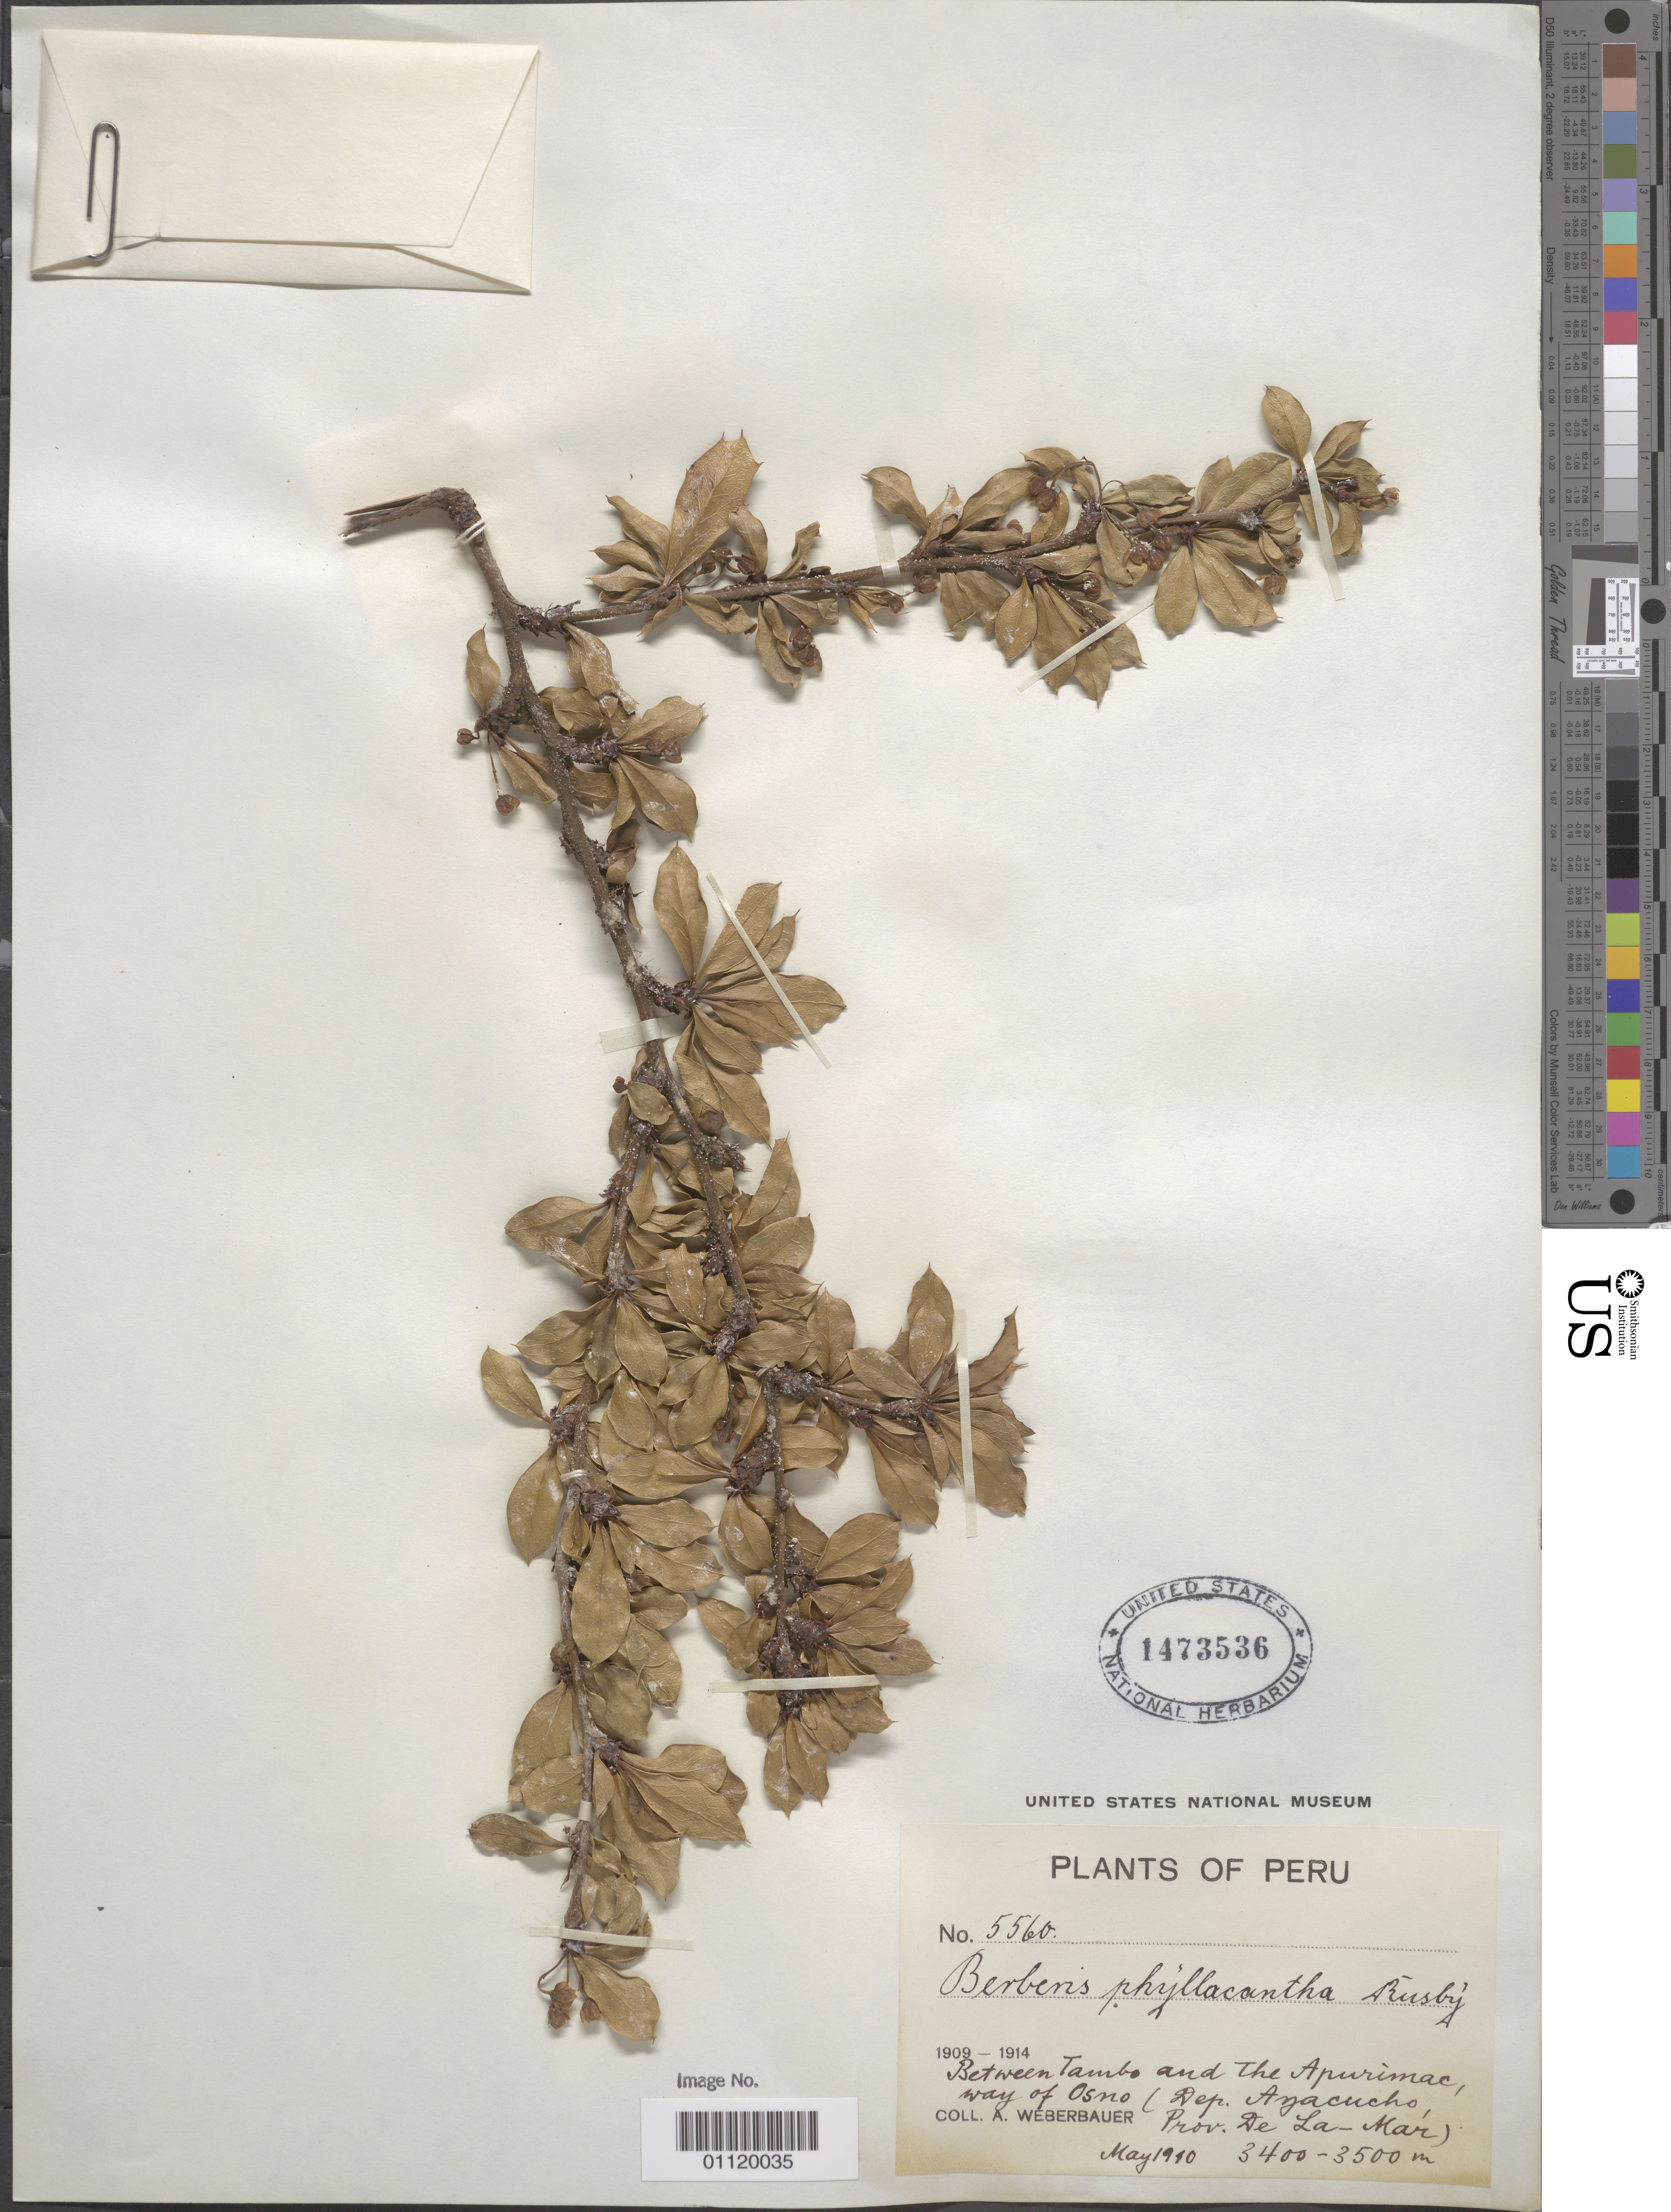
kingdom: Plantae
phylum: Tracheophyta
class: Magnoliopsida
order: Ranunculales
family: Berberidaceae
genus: Berberis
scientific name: Berberis phyllacantha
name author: Rusby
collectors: A. Weberbauer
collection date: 1910-05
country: Peru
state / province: Ayacucho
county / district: La Mar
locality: Between Tambo and The Apurimac, way of Osno.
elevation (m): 3400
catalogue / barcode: US 1473536